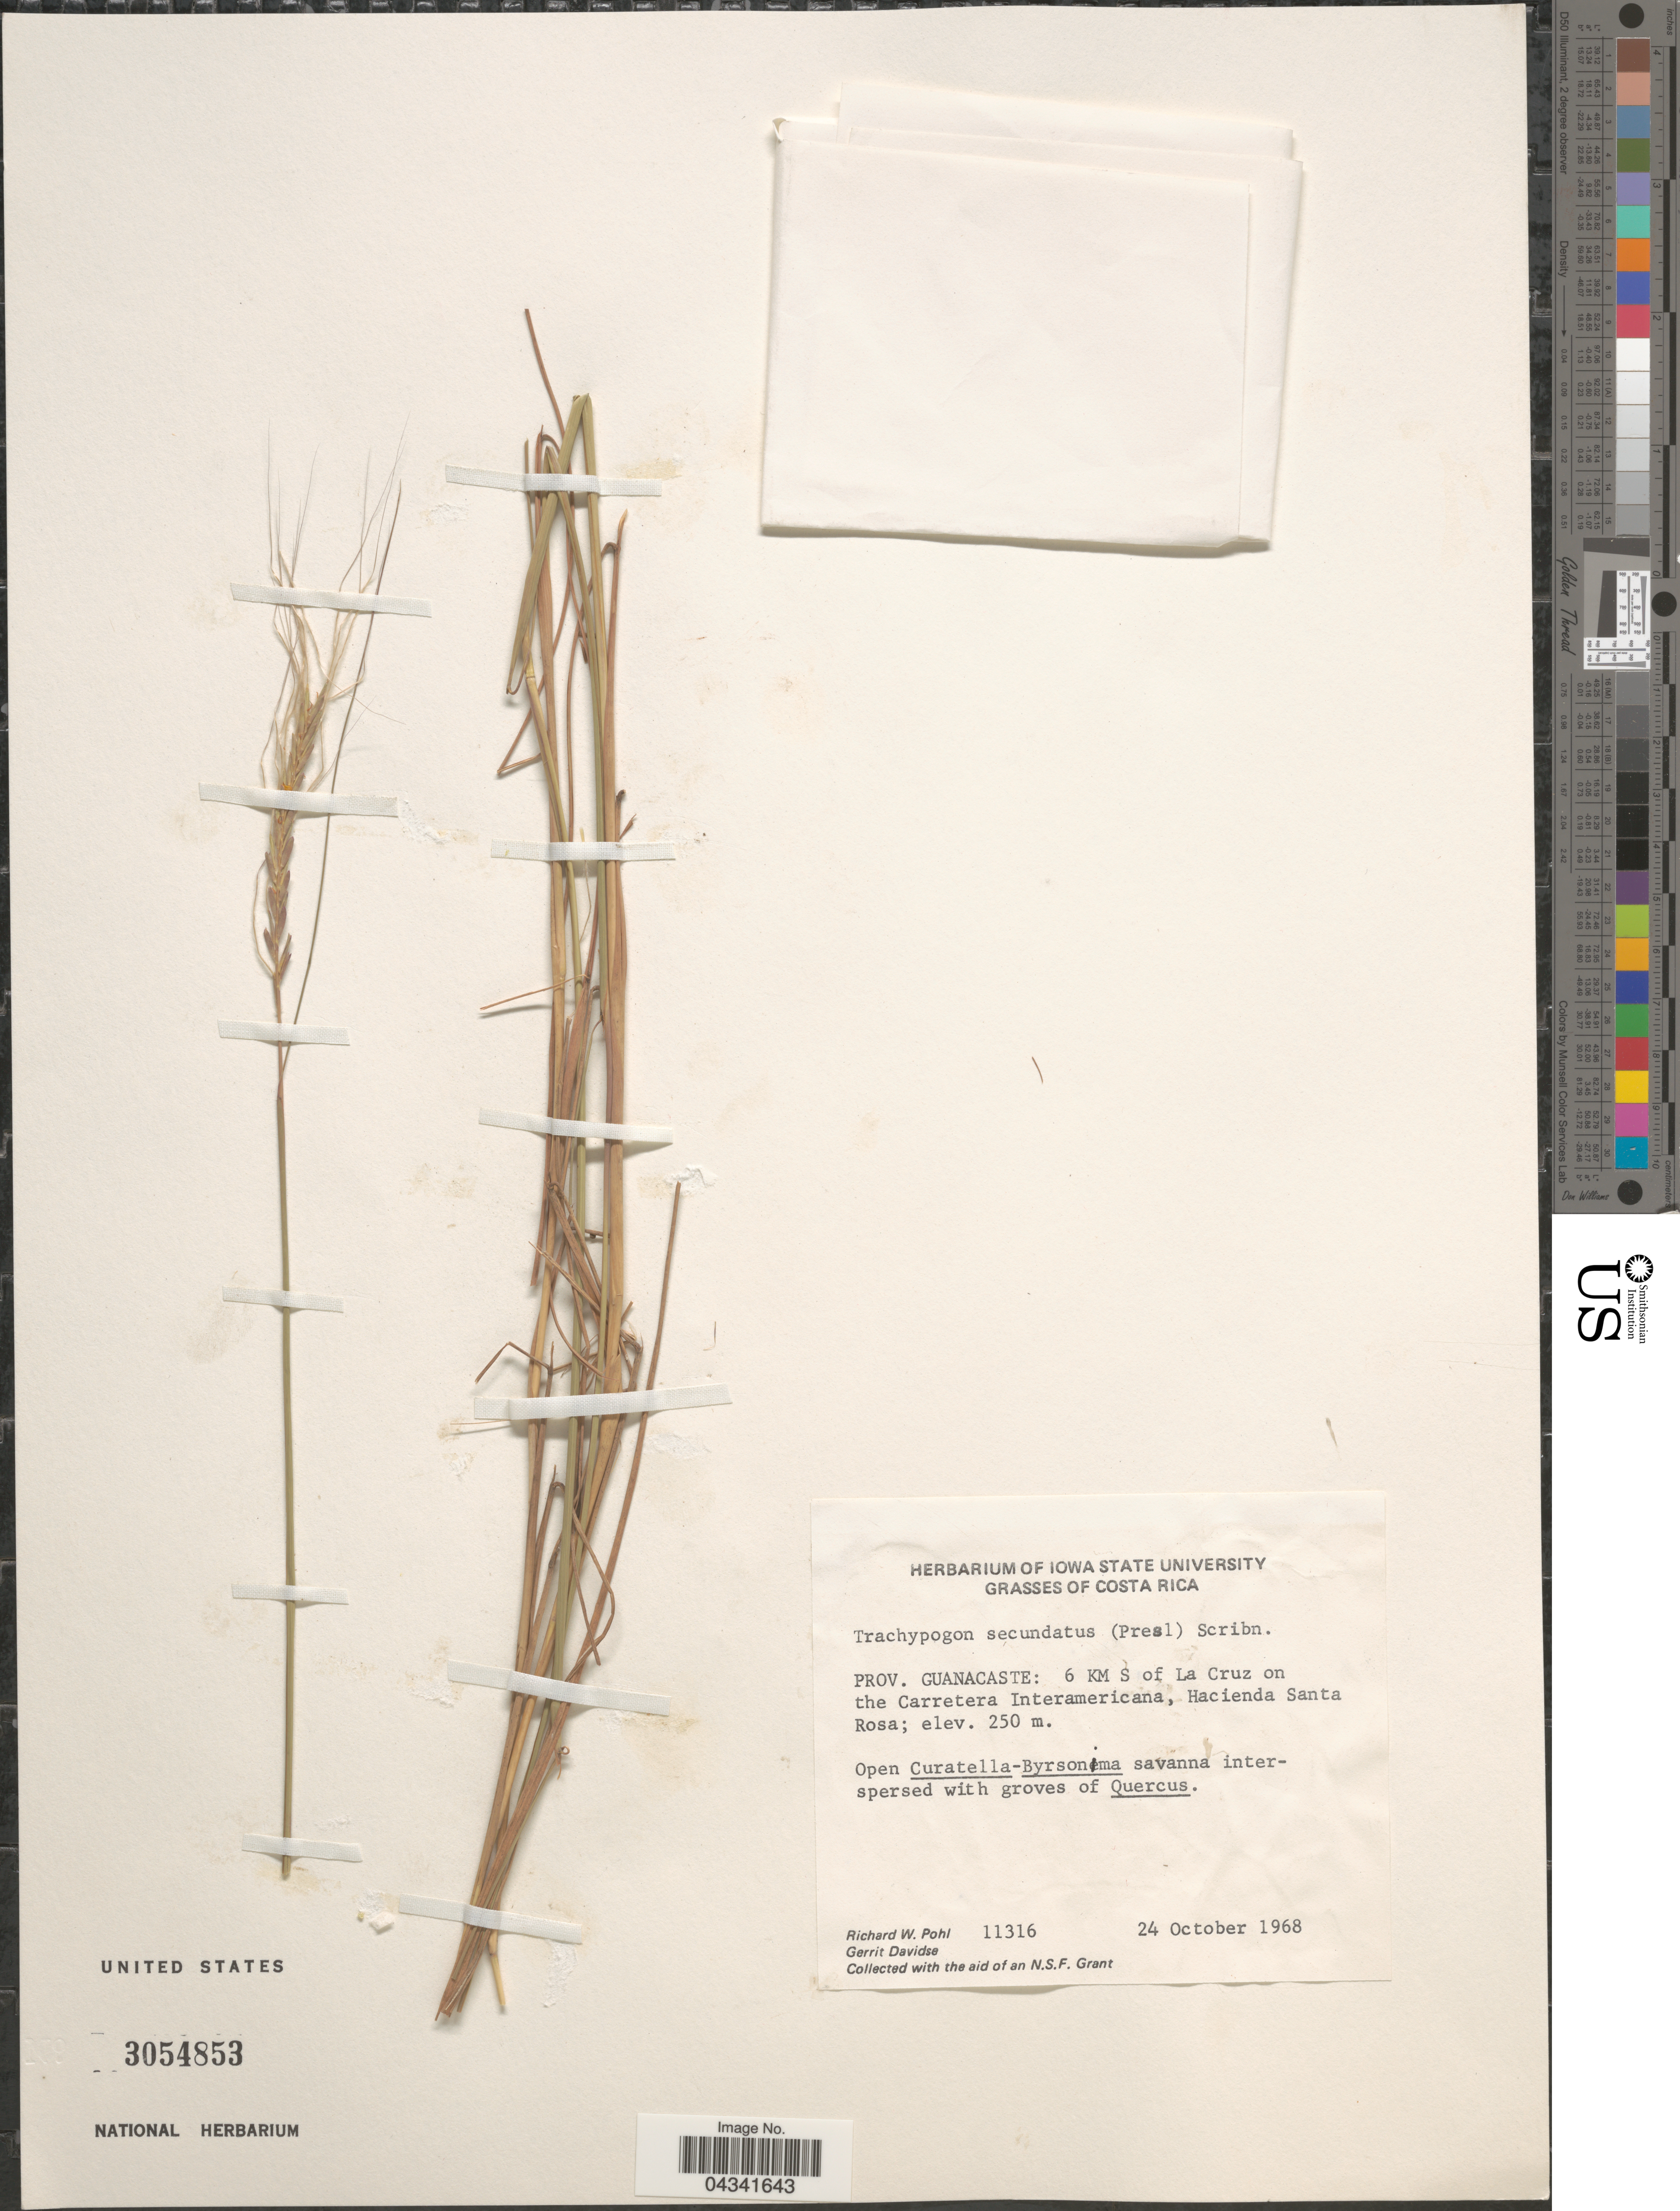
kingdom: Plantae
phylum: Tracheophyta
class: Liliopsida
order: Poales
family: Poaceae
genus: Trachypogon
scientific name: Trachypogon spicatus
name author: (L. f.) Kuntze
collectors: R. W. Pohl & G. Davidse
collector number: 11316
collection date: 1968-10-24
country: Costa Rica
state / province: Guanacaste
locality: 6 Km S of La Cruz on the Carretera Interamericana, Hacienda Santa Rosa.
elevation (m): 250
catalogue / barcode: US 3054853